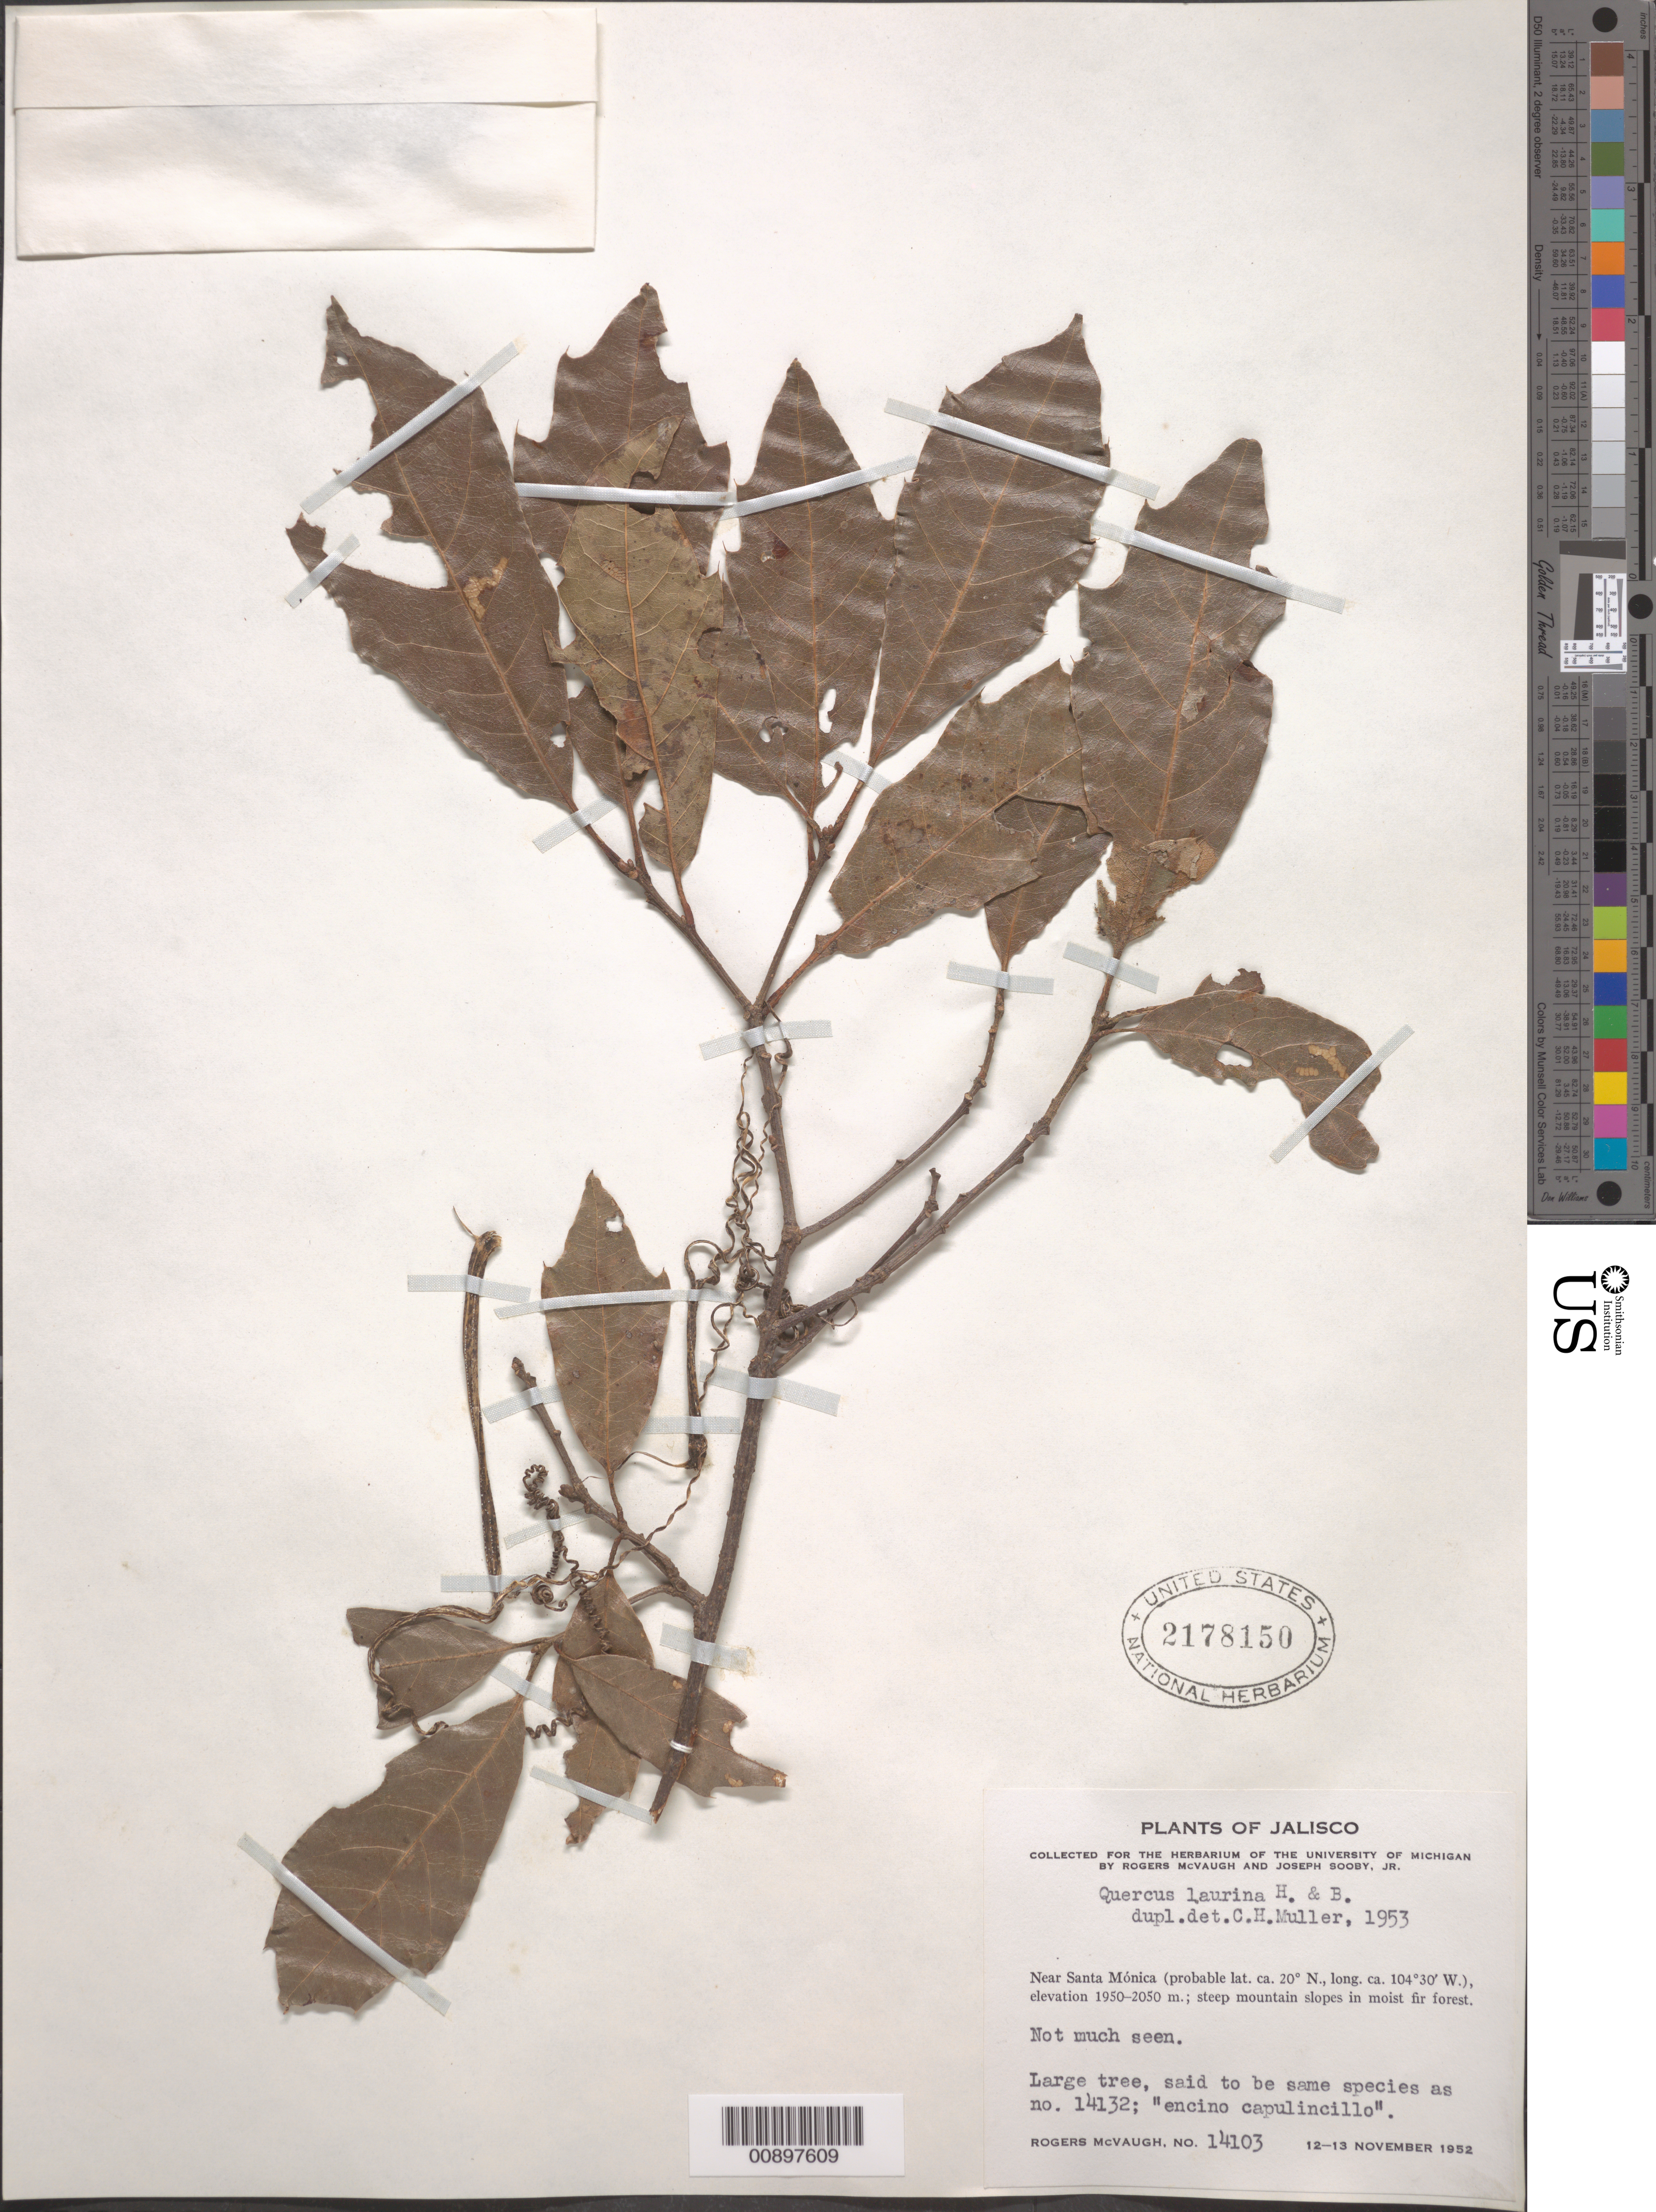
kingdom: Plantae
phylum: Tracheophyta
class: Magnoliopsida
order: Fagales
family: Fagaceae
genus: Quercus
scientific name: Quercus laurina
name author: Humb. & Bonpl.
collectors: R. McVaugh & J. Sooby Jr.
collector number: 14103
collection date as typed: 12 Nov 1952 to 13 Nov 1952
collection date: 1952-11-12/1952-11-13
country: Mexico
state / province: Jalisco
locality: Near Santa Mónica.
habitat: Steep mountain slopes in moist fir forest.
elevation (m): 2050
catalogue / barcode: US 2178150